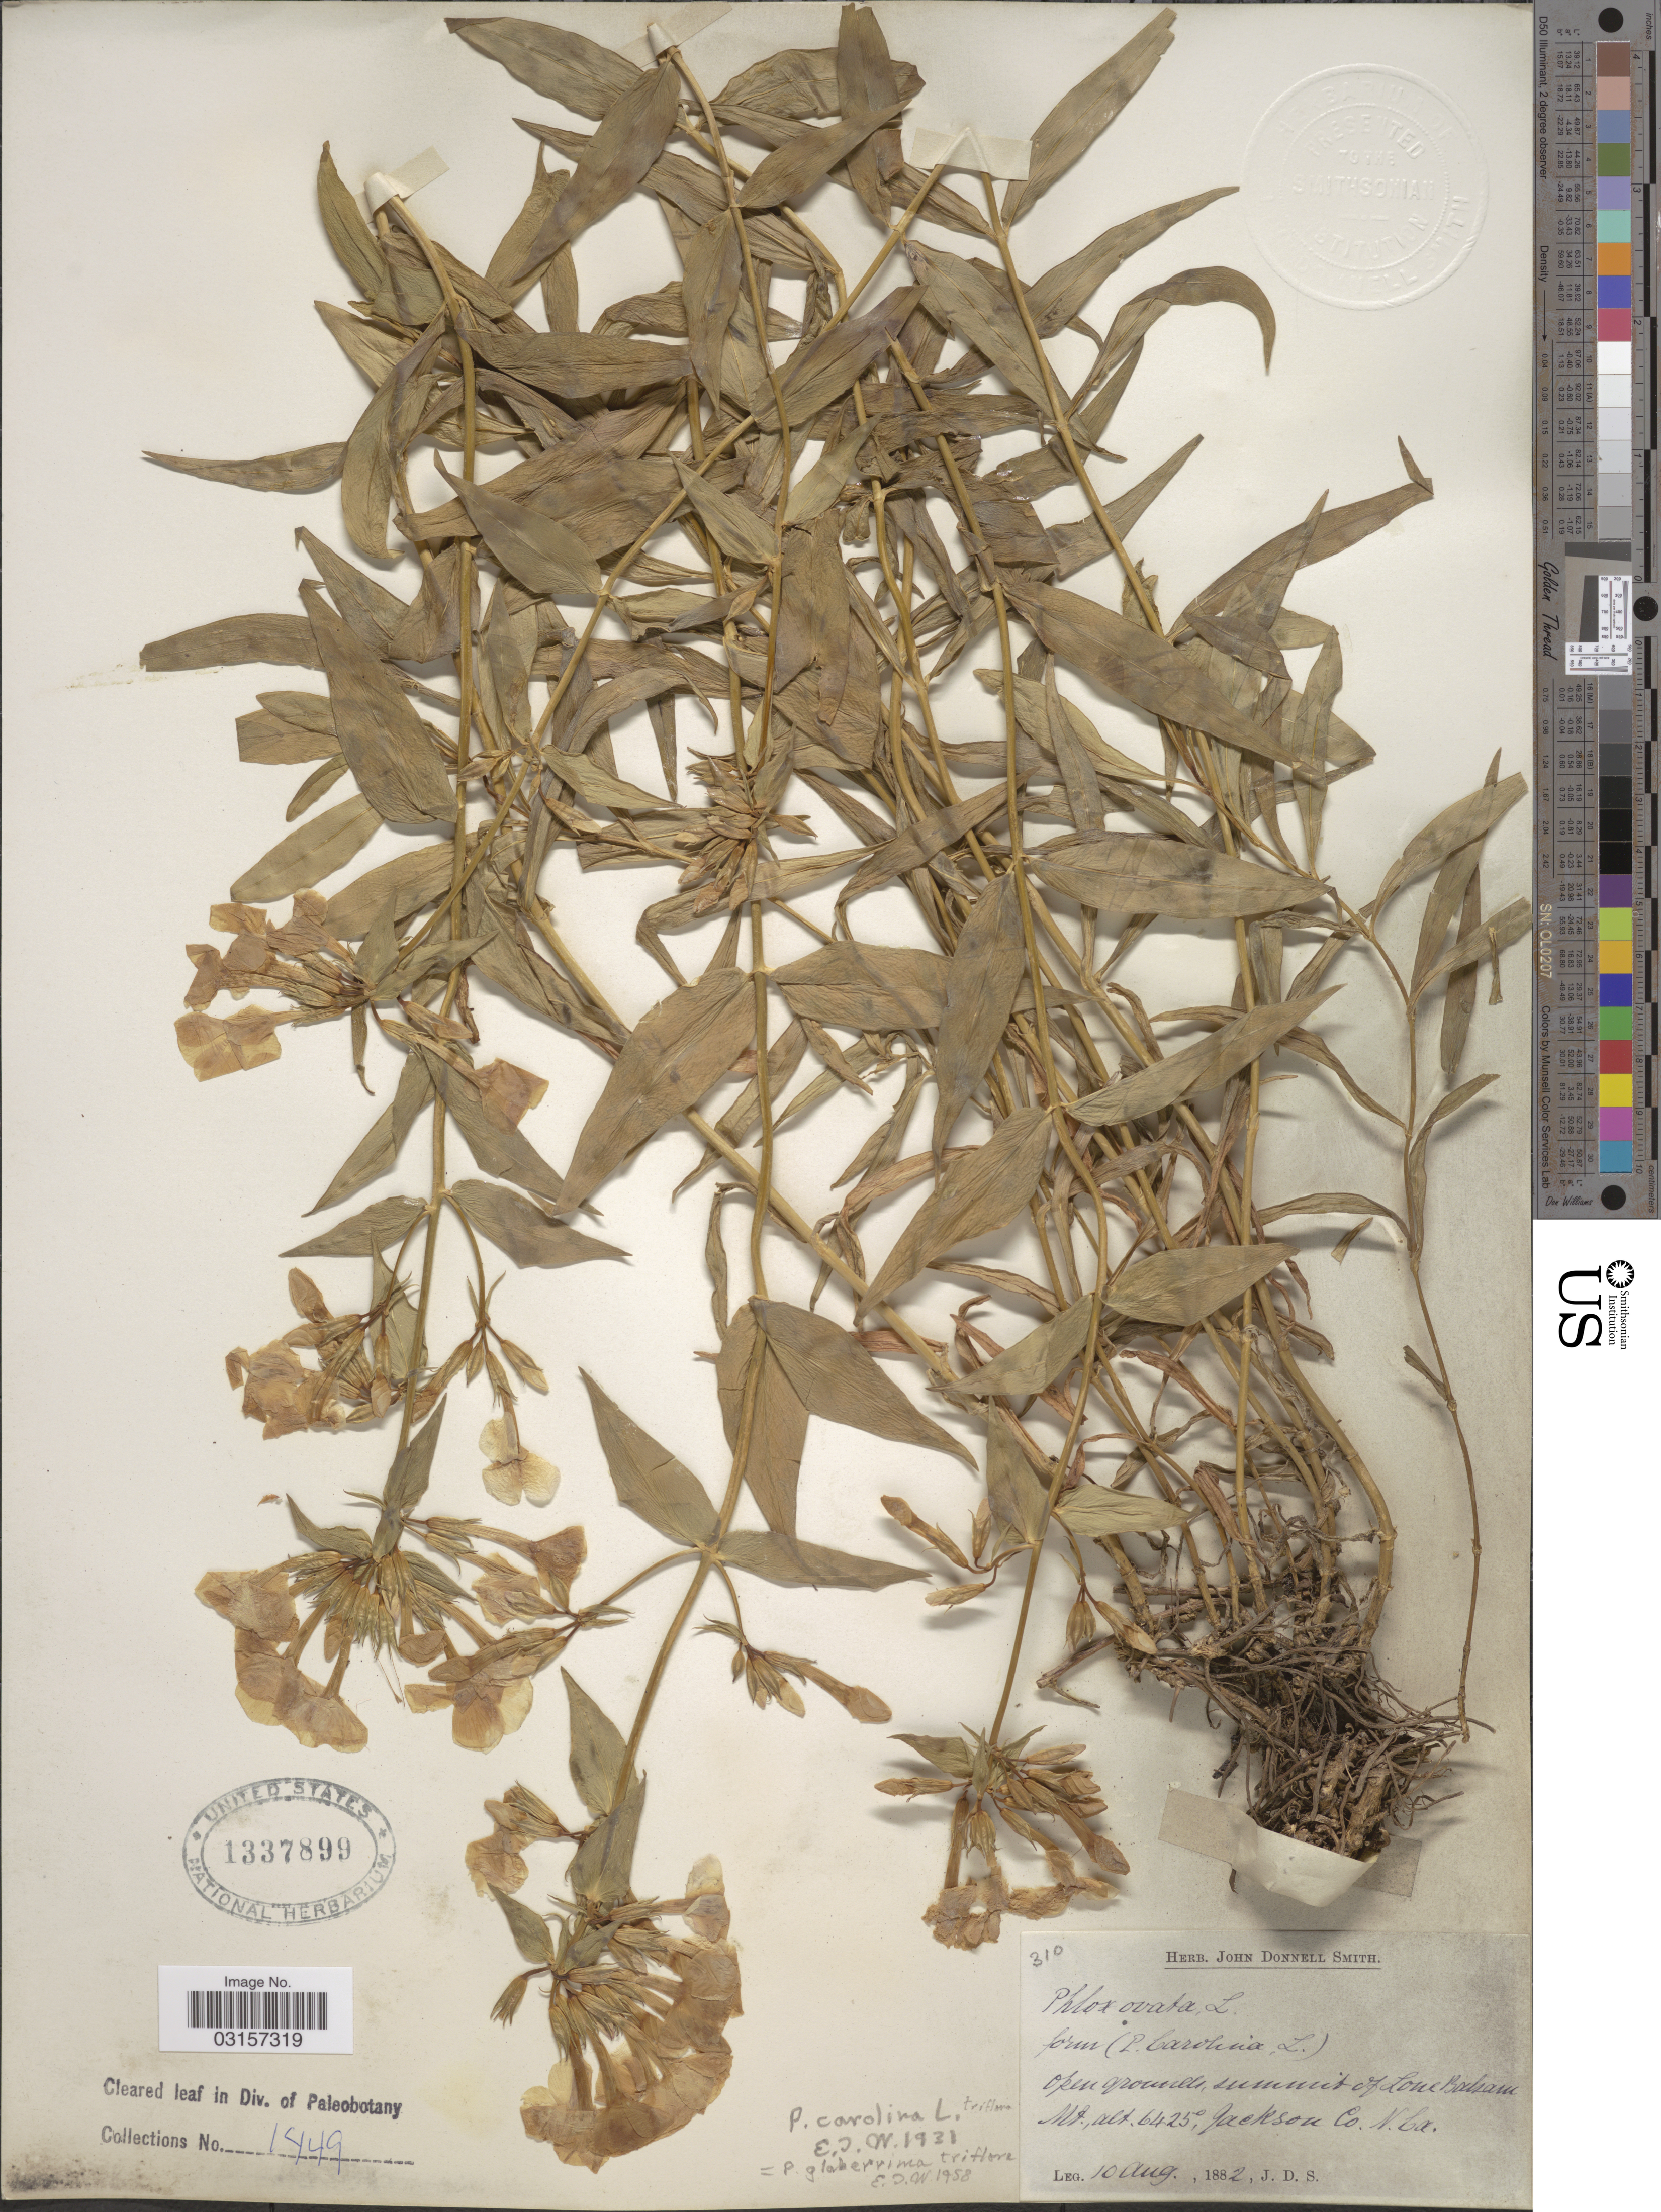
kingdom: Plantae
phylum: Tracheophyta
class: Magnoliopsida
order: Ericales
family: Polemoniaceae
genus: Phlox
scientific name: Phlox glaberrima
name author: L.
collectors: J. Donnell Smith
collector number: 310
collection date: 1882-08-10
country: United States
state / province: North Carolina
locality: Open grounds, summit of Lone Balsam Mt., Jackson Co.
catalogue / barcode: US 1337899